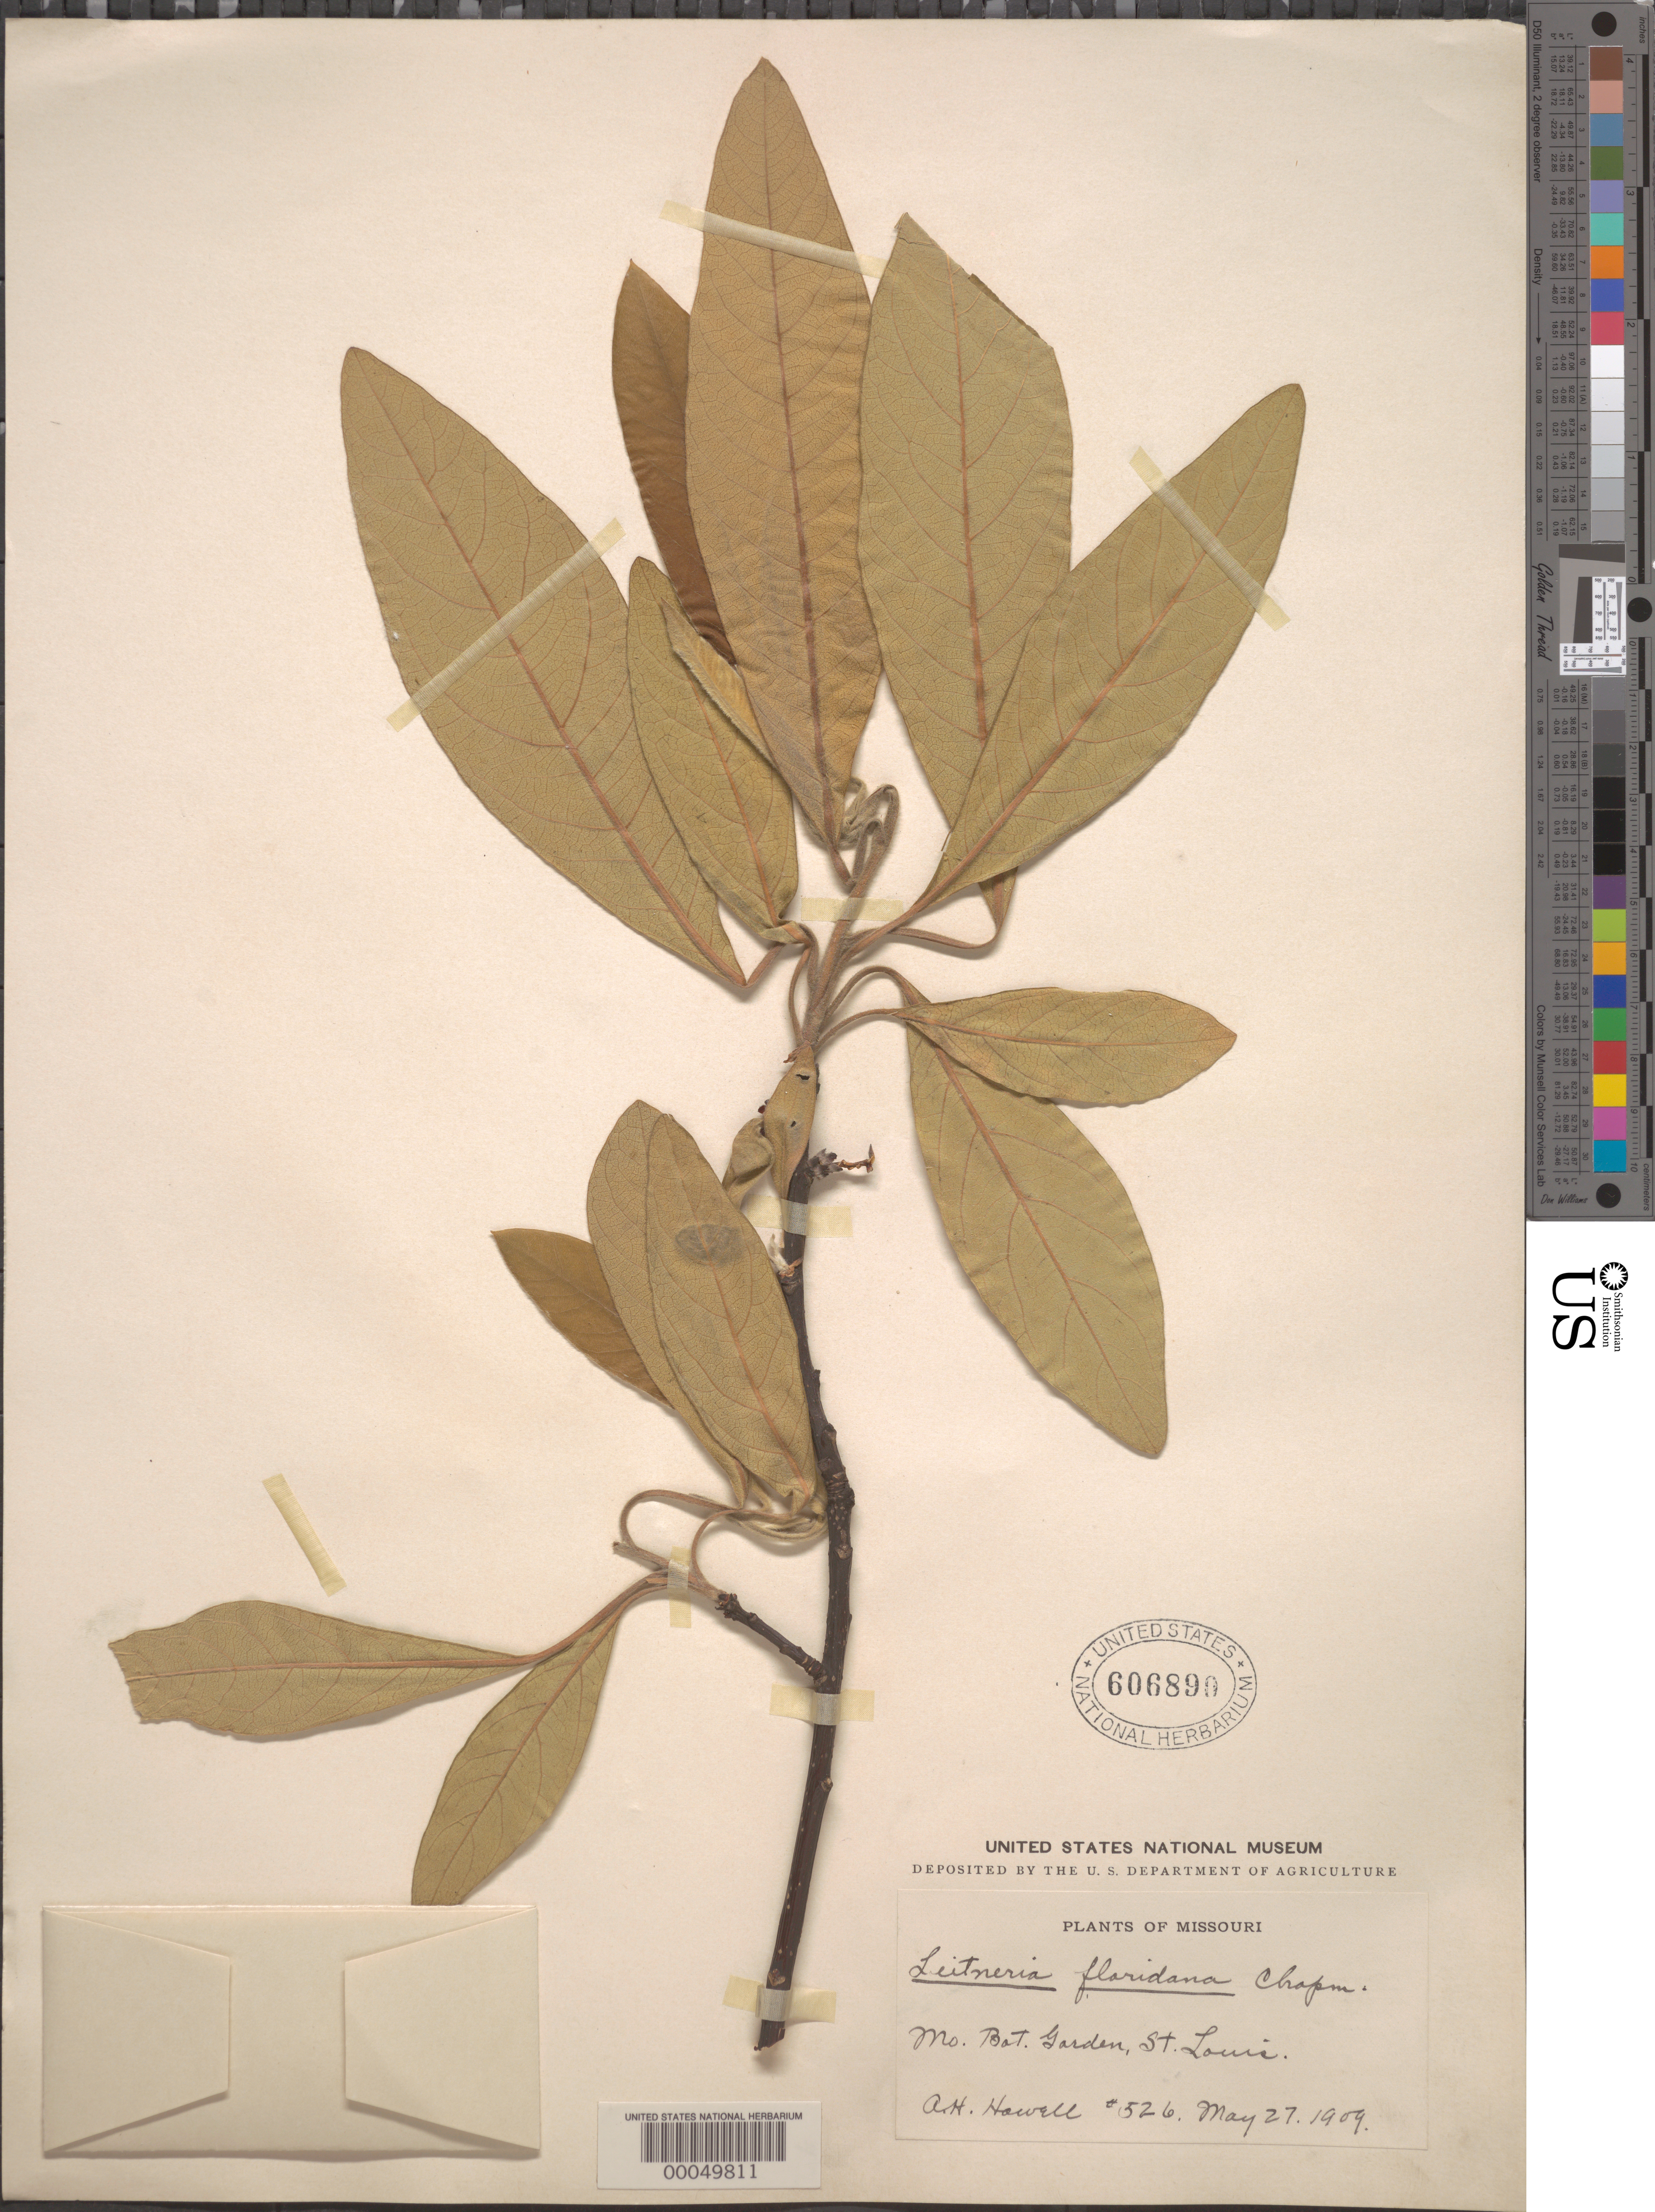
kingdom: Plantae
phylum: Tracheophyta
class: Magnoliopsida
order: Sapindales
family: Simaroubaceae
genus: Leitneria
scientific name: Leitneria floridana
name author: Chapm.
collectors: A. H. Howell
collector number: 526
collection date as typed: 27 May 1909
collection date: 1909-05-27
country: United States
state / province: Missouri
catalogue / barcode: US 606890